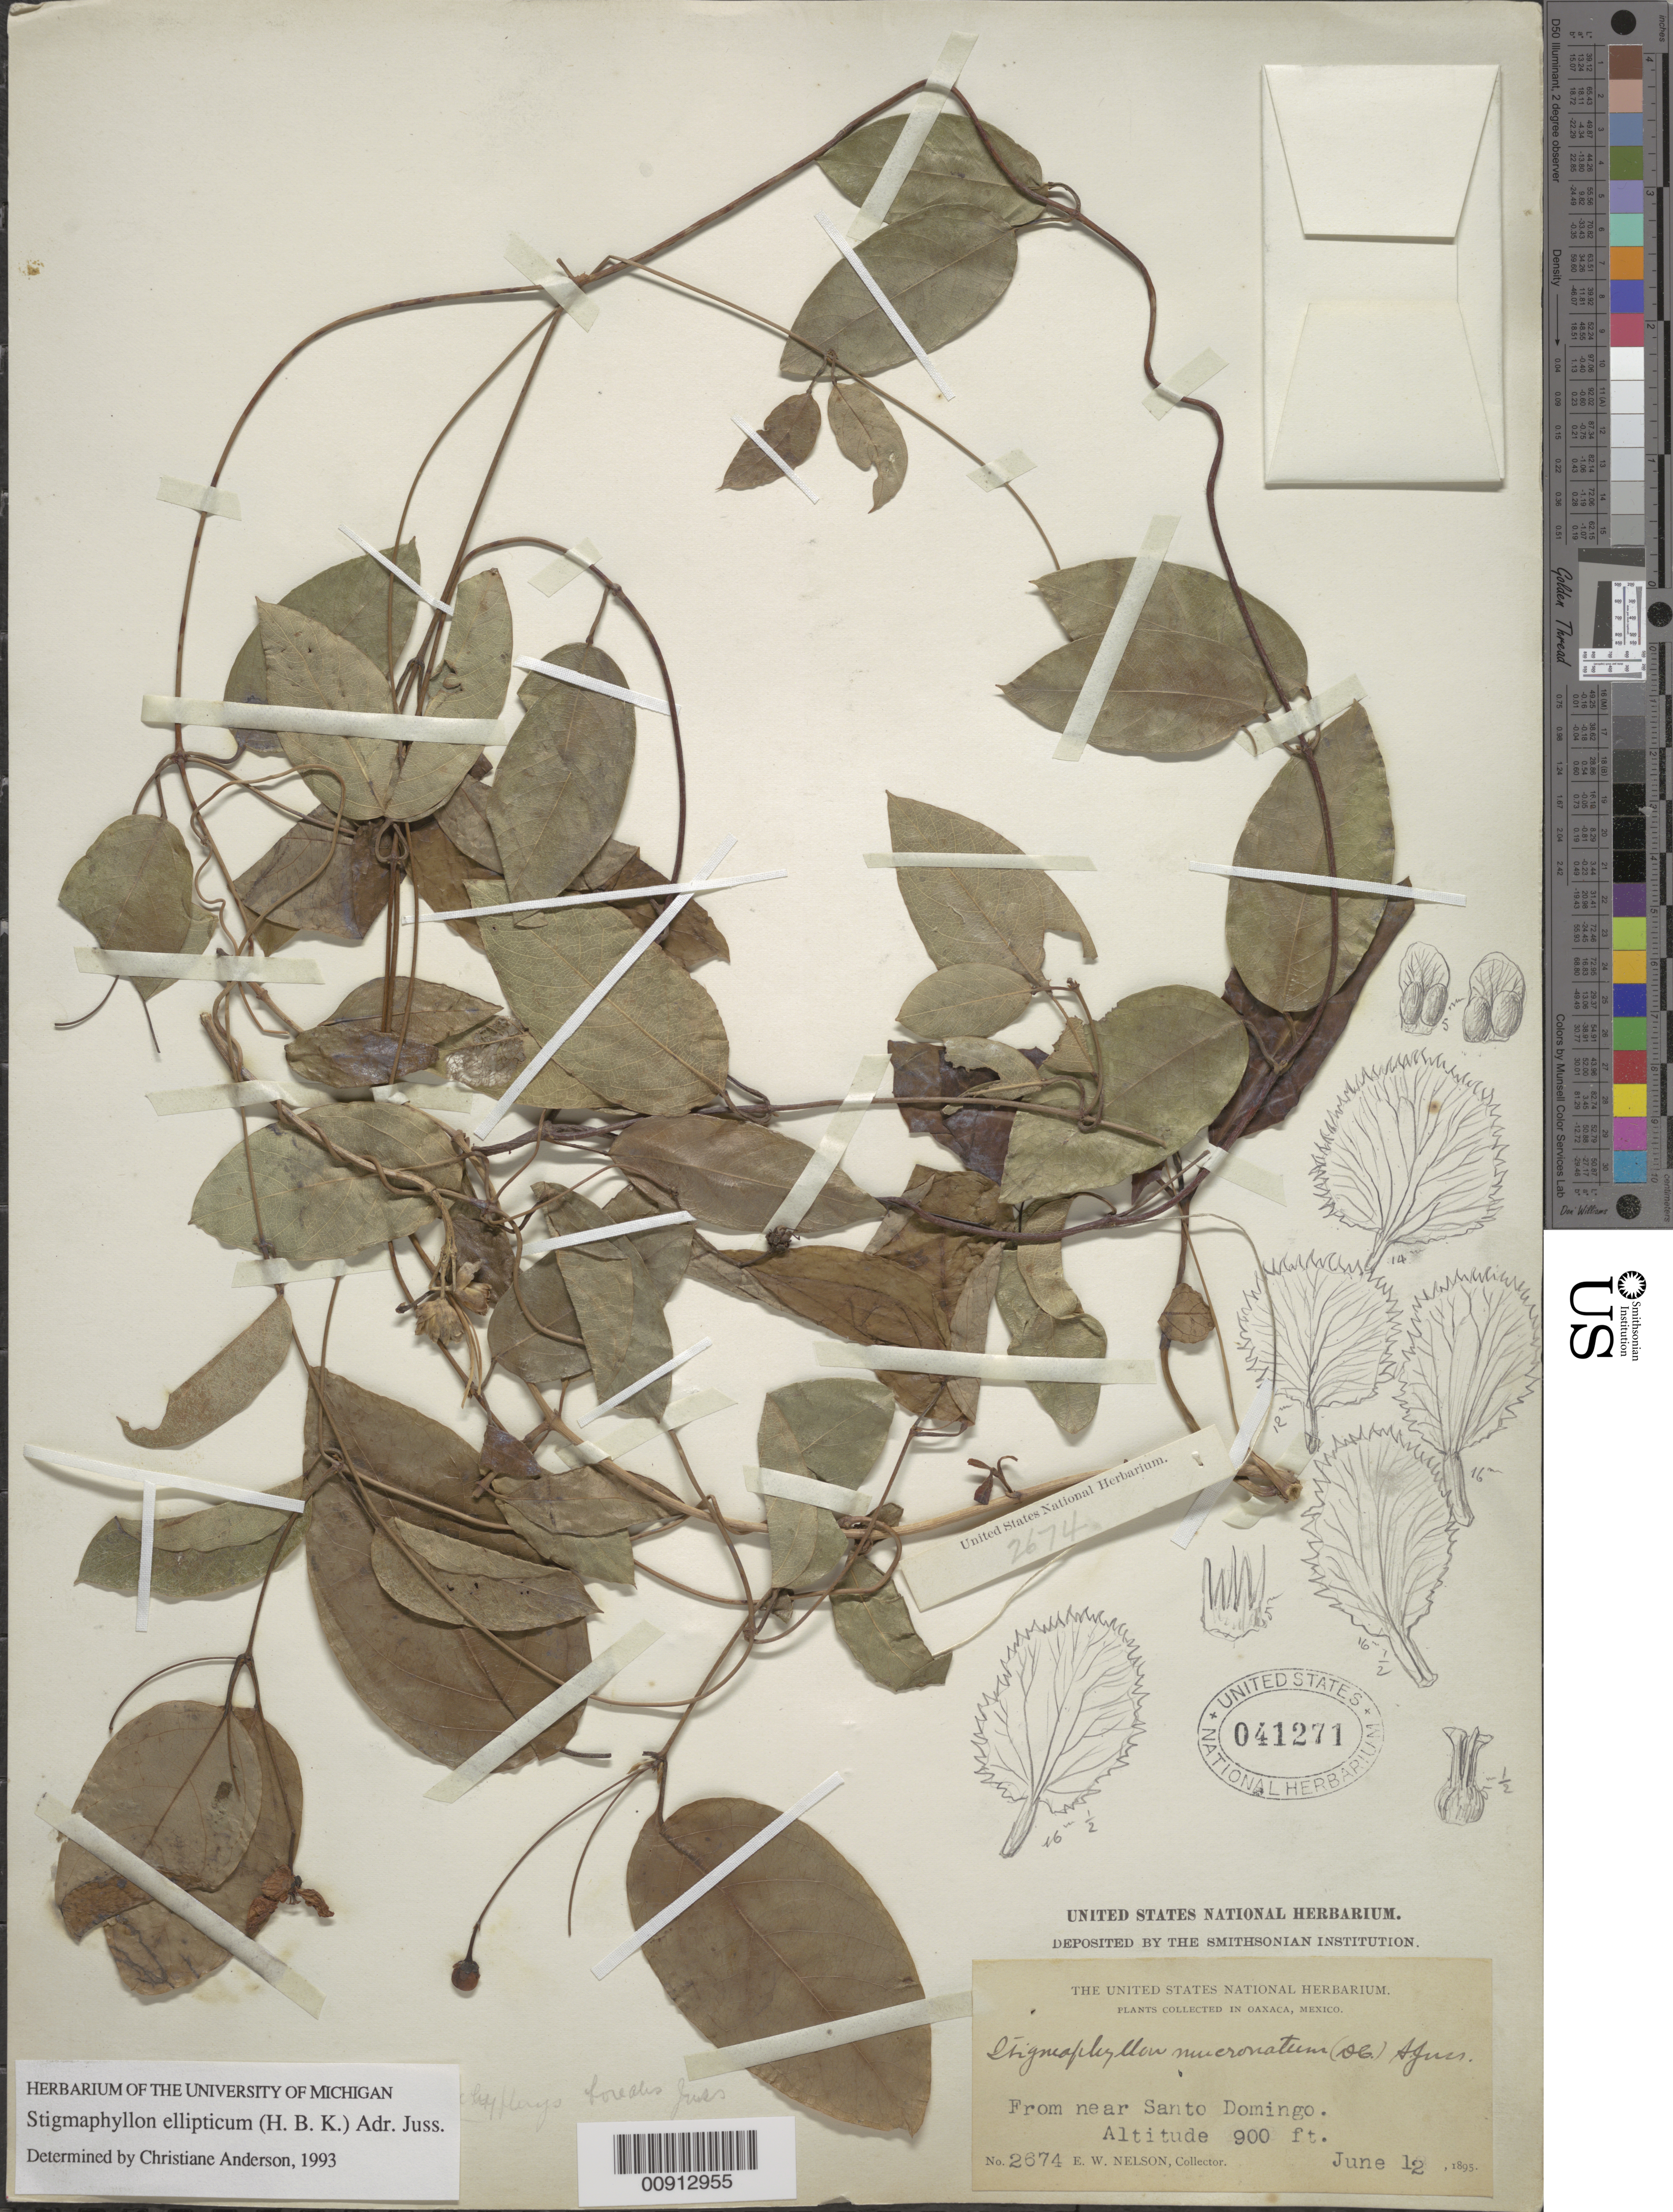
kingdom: Plantae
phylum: Tracheophyta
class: Magnoliopsida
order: Malpighiales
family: Malpighiaceae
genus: Stigmaphyllon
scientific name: Stigmaphyllon ellipticum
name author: (Kunth) A. Juss.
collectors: E. W. Nelson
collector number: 2674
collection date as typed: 12 Jun 1895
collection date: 1895-06-12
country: Mexico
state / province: Oaxaca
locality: From near Santo Domingo, Oaxaca.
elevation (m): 274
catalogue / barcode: US 41271